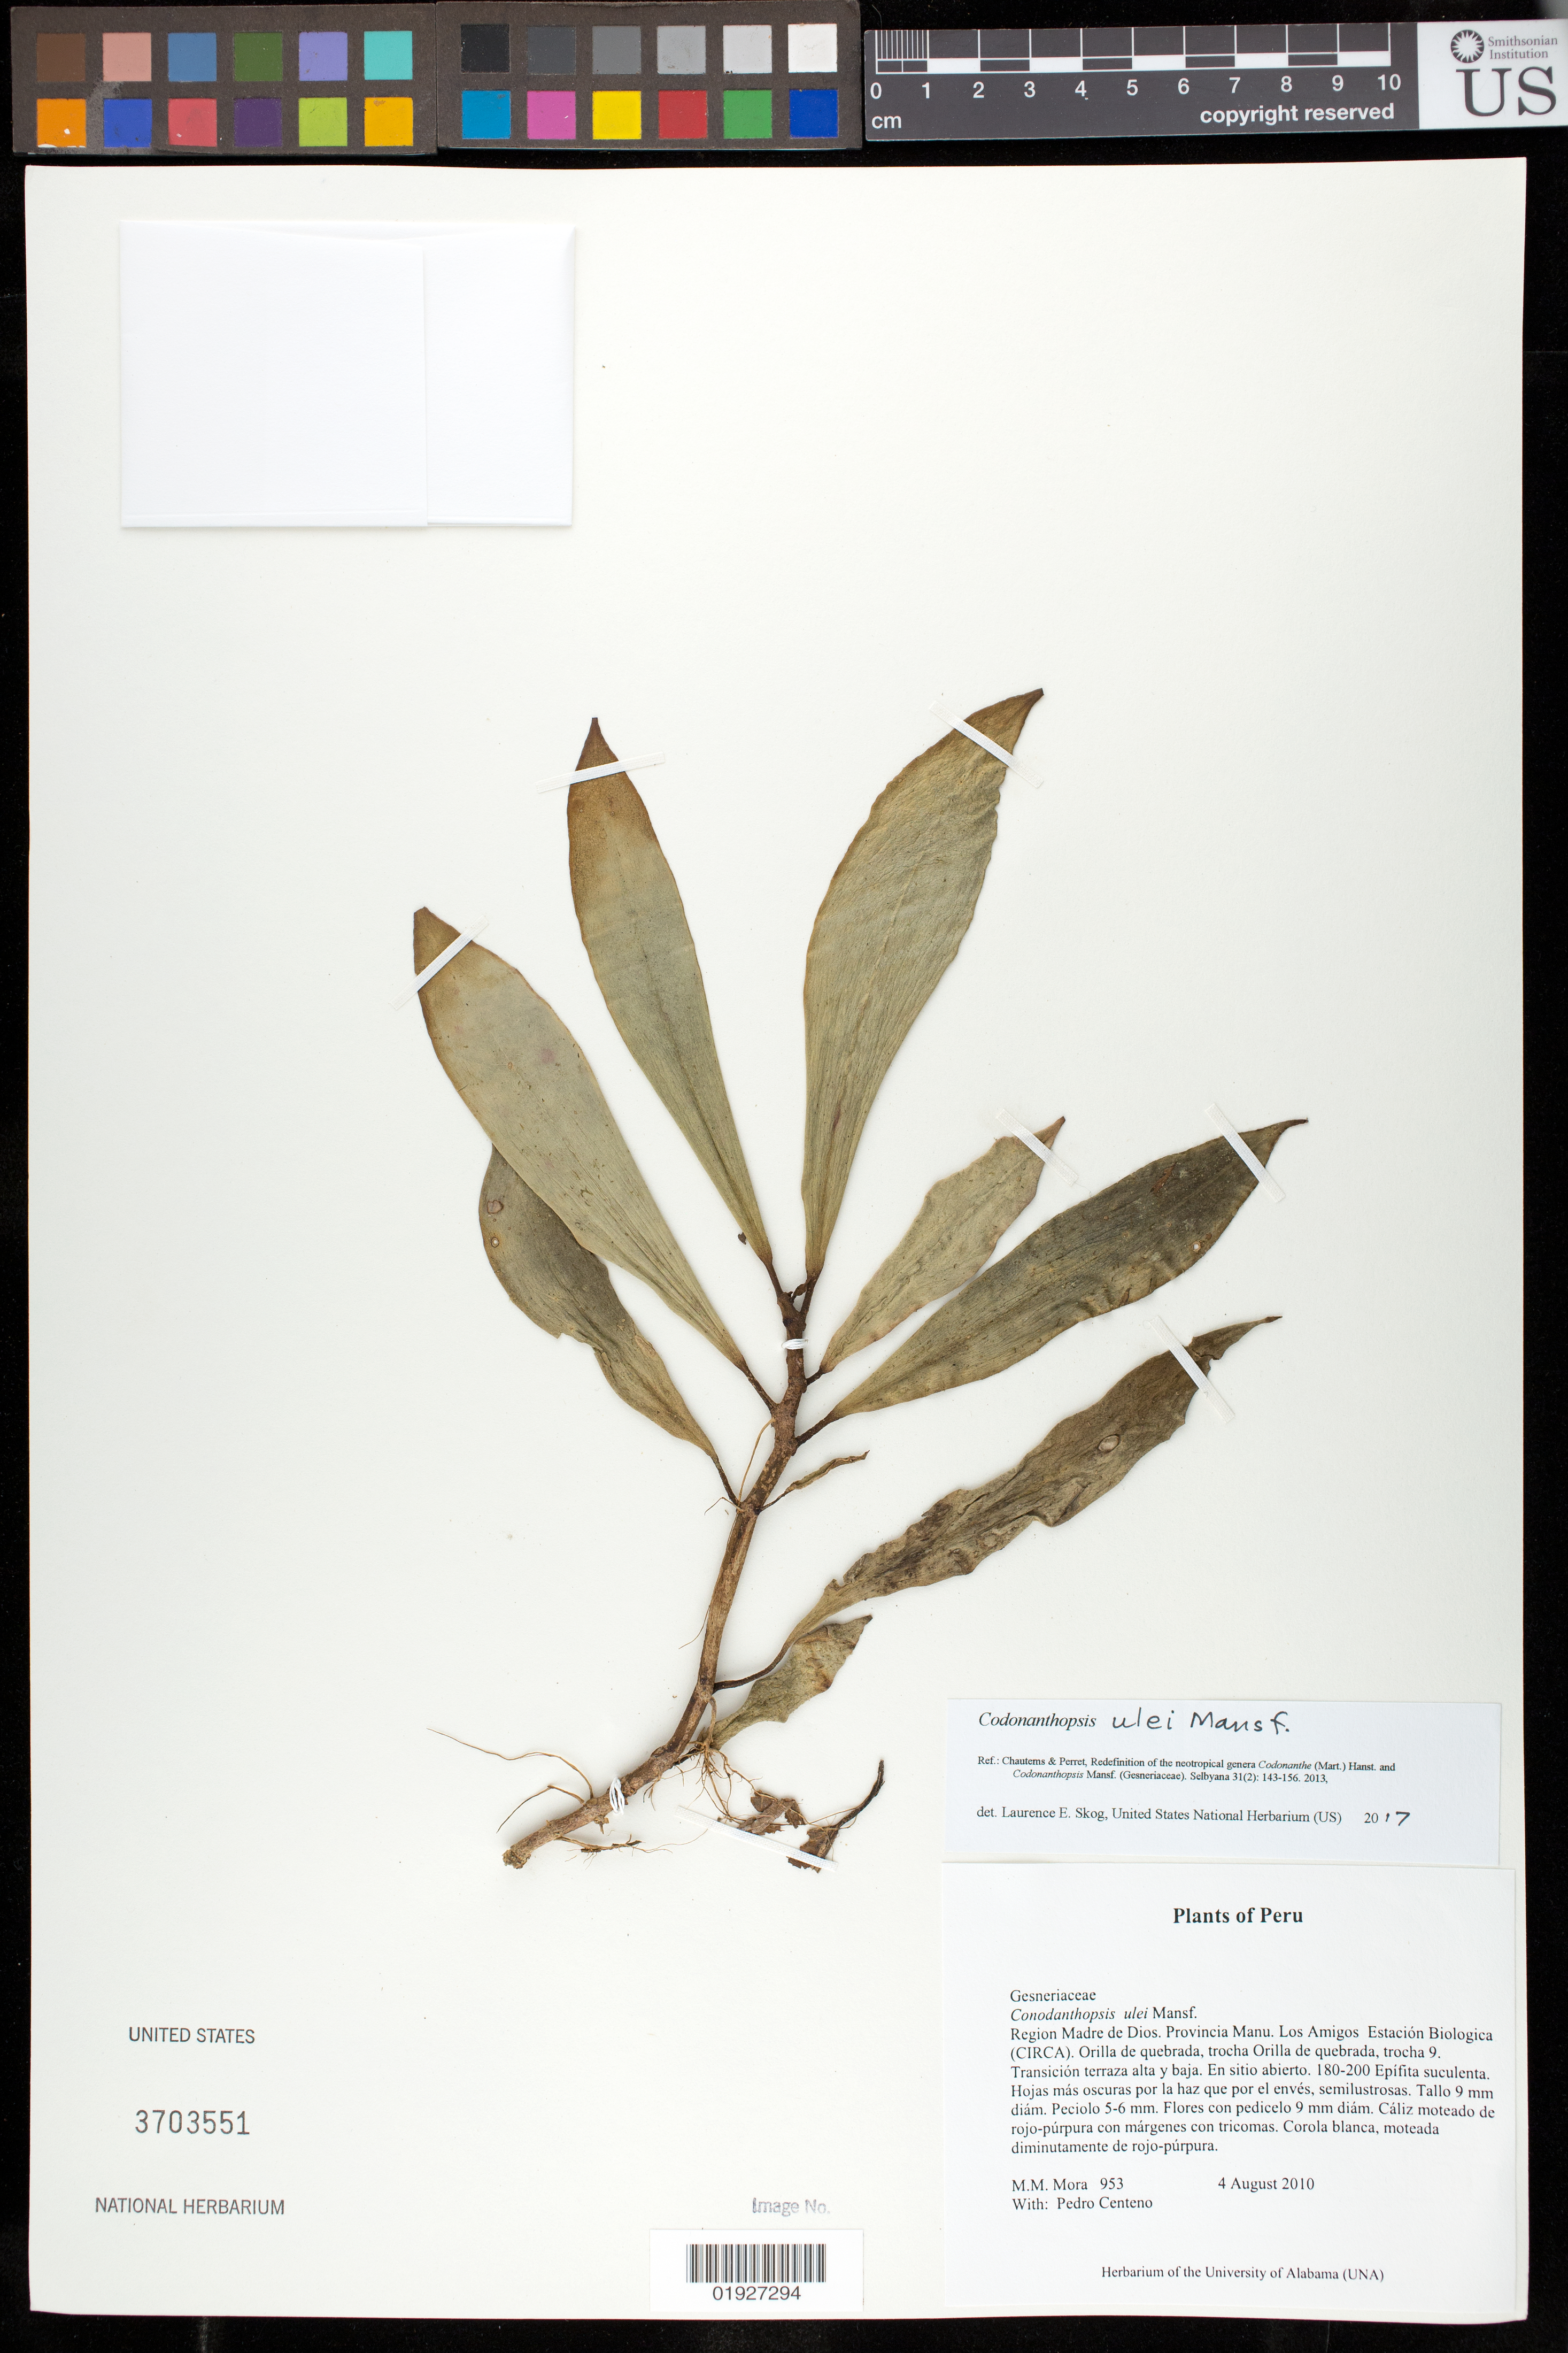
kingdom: Plantae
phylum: Tracheophyta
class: Magnoliopsida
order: Lamiales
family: Gesneriaceae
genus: Codonanthopsis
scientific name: Codonanthopsis ulei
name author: Mansf.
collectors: M. M. Mora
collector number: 953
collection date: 2010-08-04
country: Peru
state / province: Madre de Dios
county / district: Manú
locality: Provincia Manu. Los Amigos Estacion Biologica (CIRCA). Orilla de quebrada, trocha Orilla de quebrada, trocha 9.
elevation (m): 180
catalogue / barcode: US 3703551